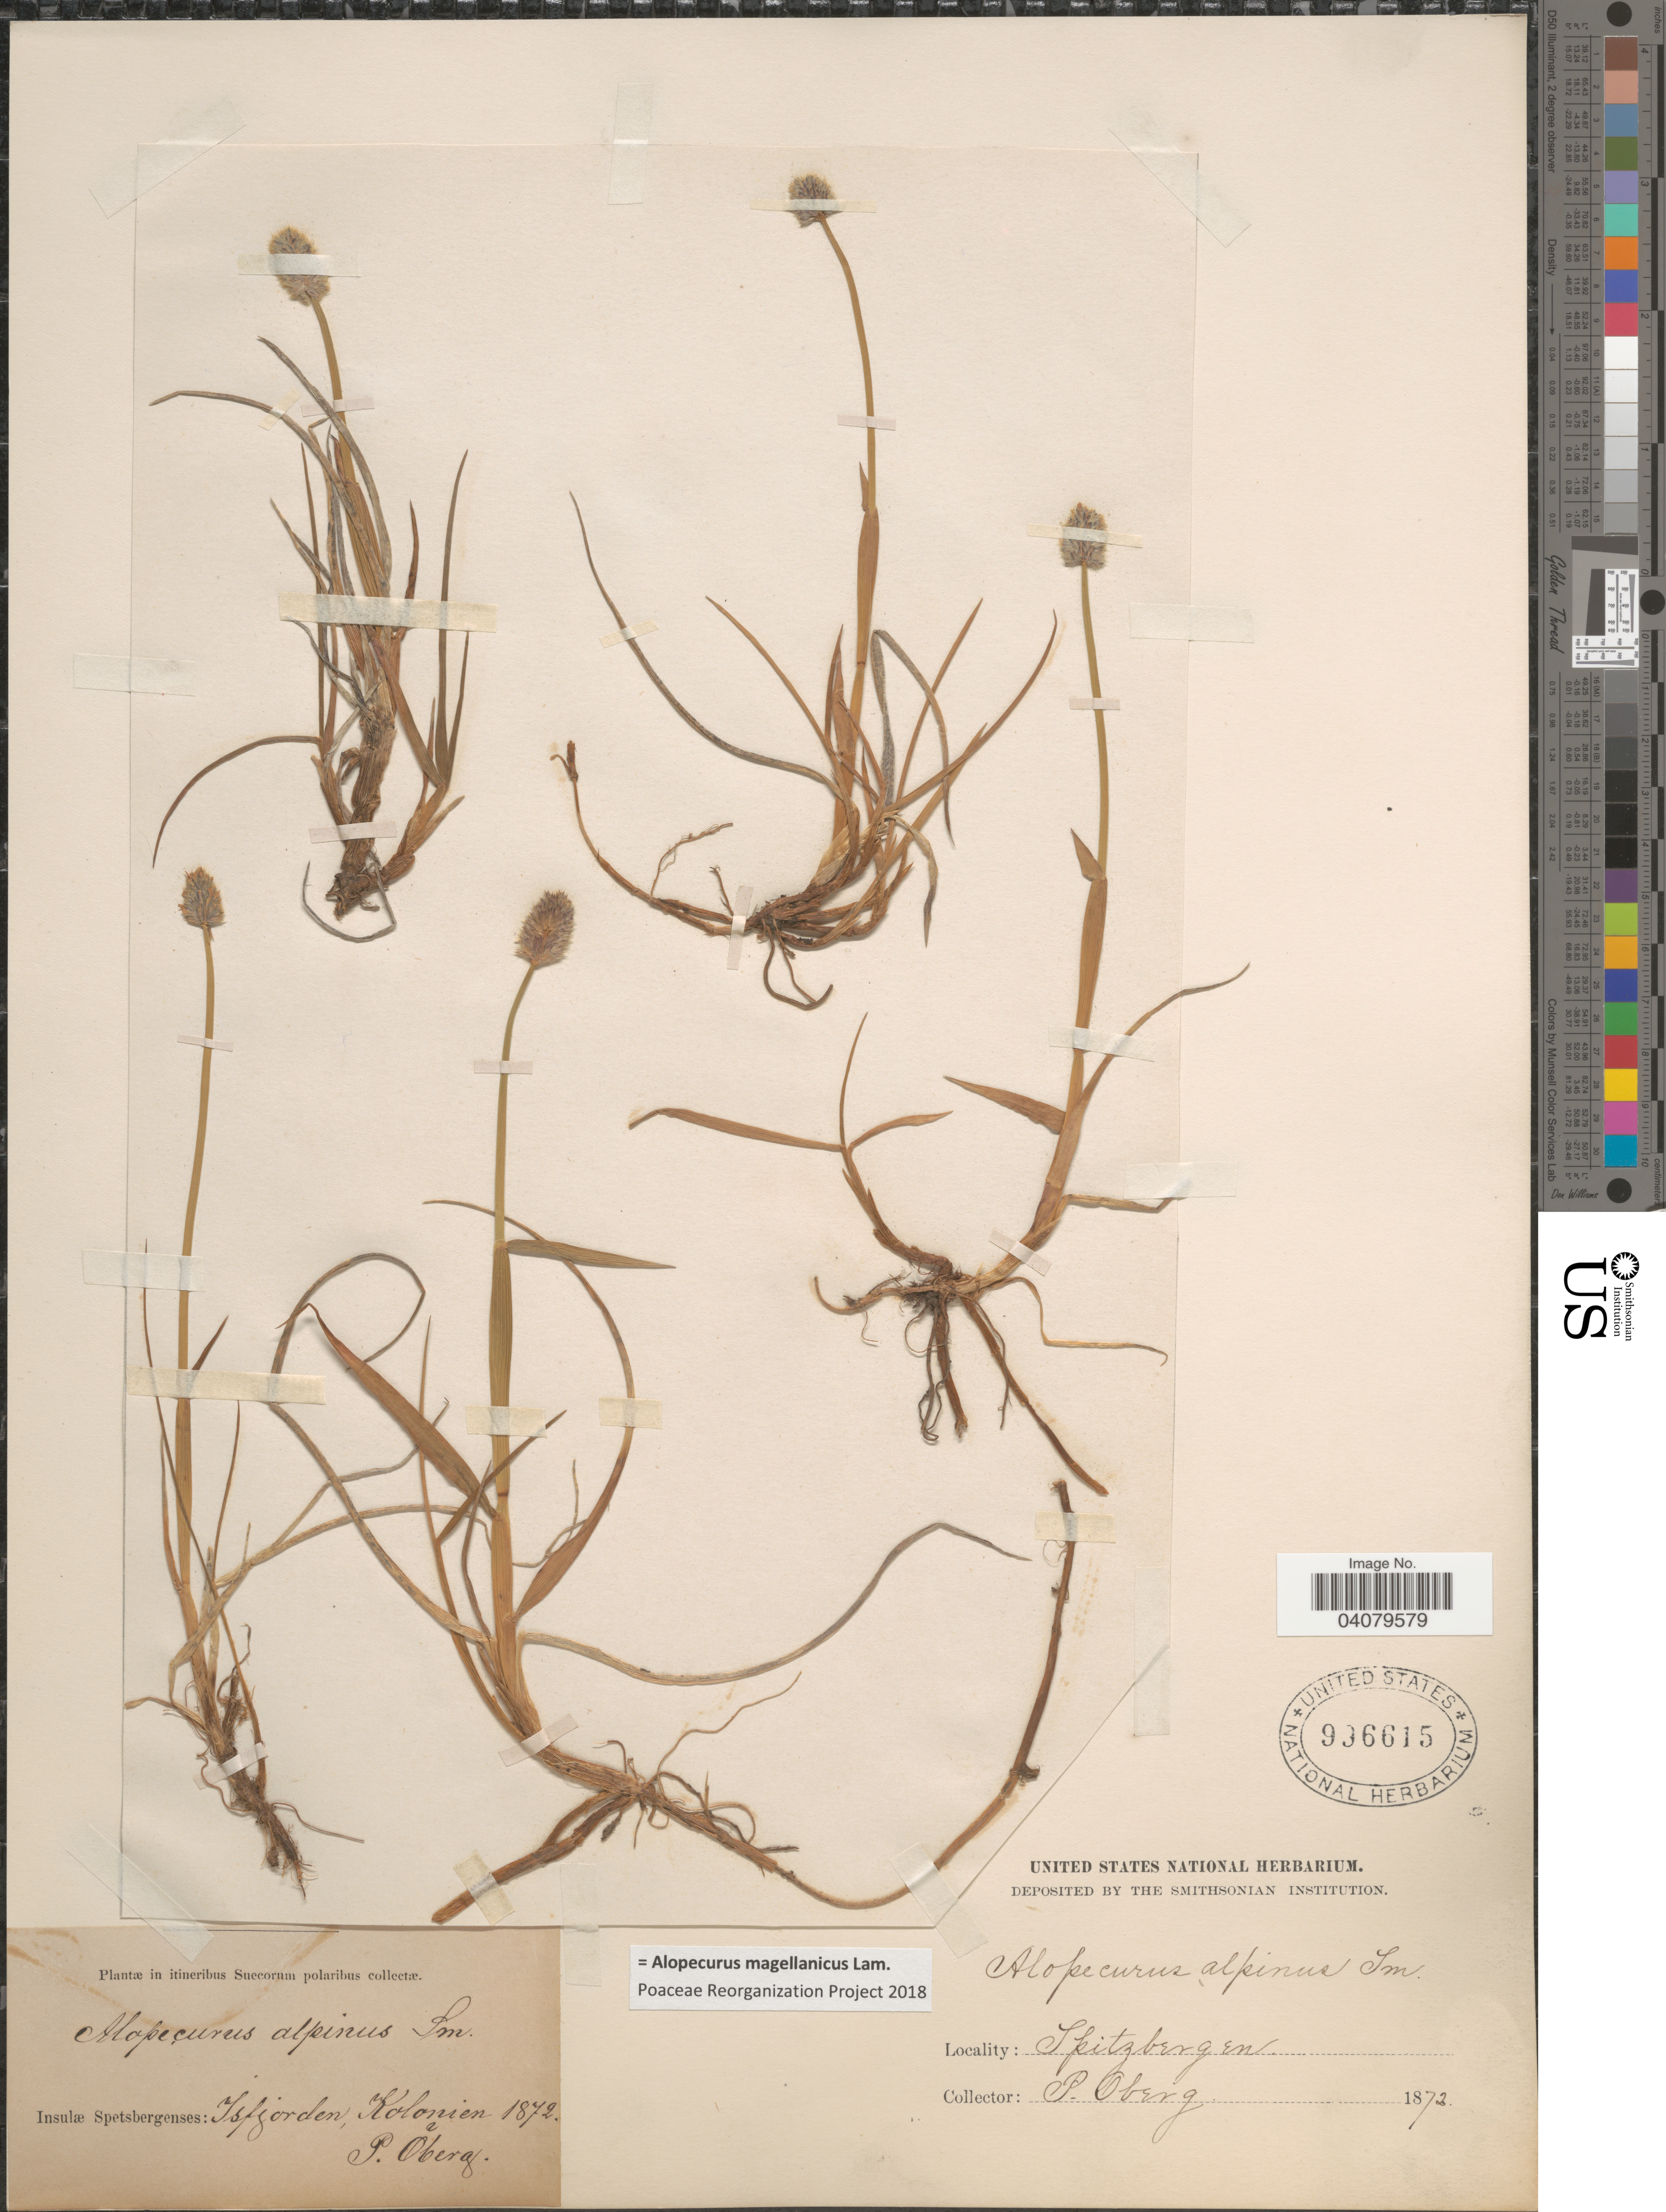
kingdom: Plantae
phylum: Tracheophyta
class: Liliopsida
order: Poales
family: Poaceae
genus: Alopecurus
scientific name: Alopecurus magellanicus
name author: Lam.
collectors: P. Oberg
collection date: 1872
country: Norway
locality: In itineribus Suecorum polaribus. Insulæ Spetsbergenses: Isfjorden, Kolonien.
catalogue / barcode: US 996615